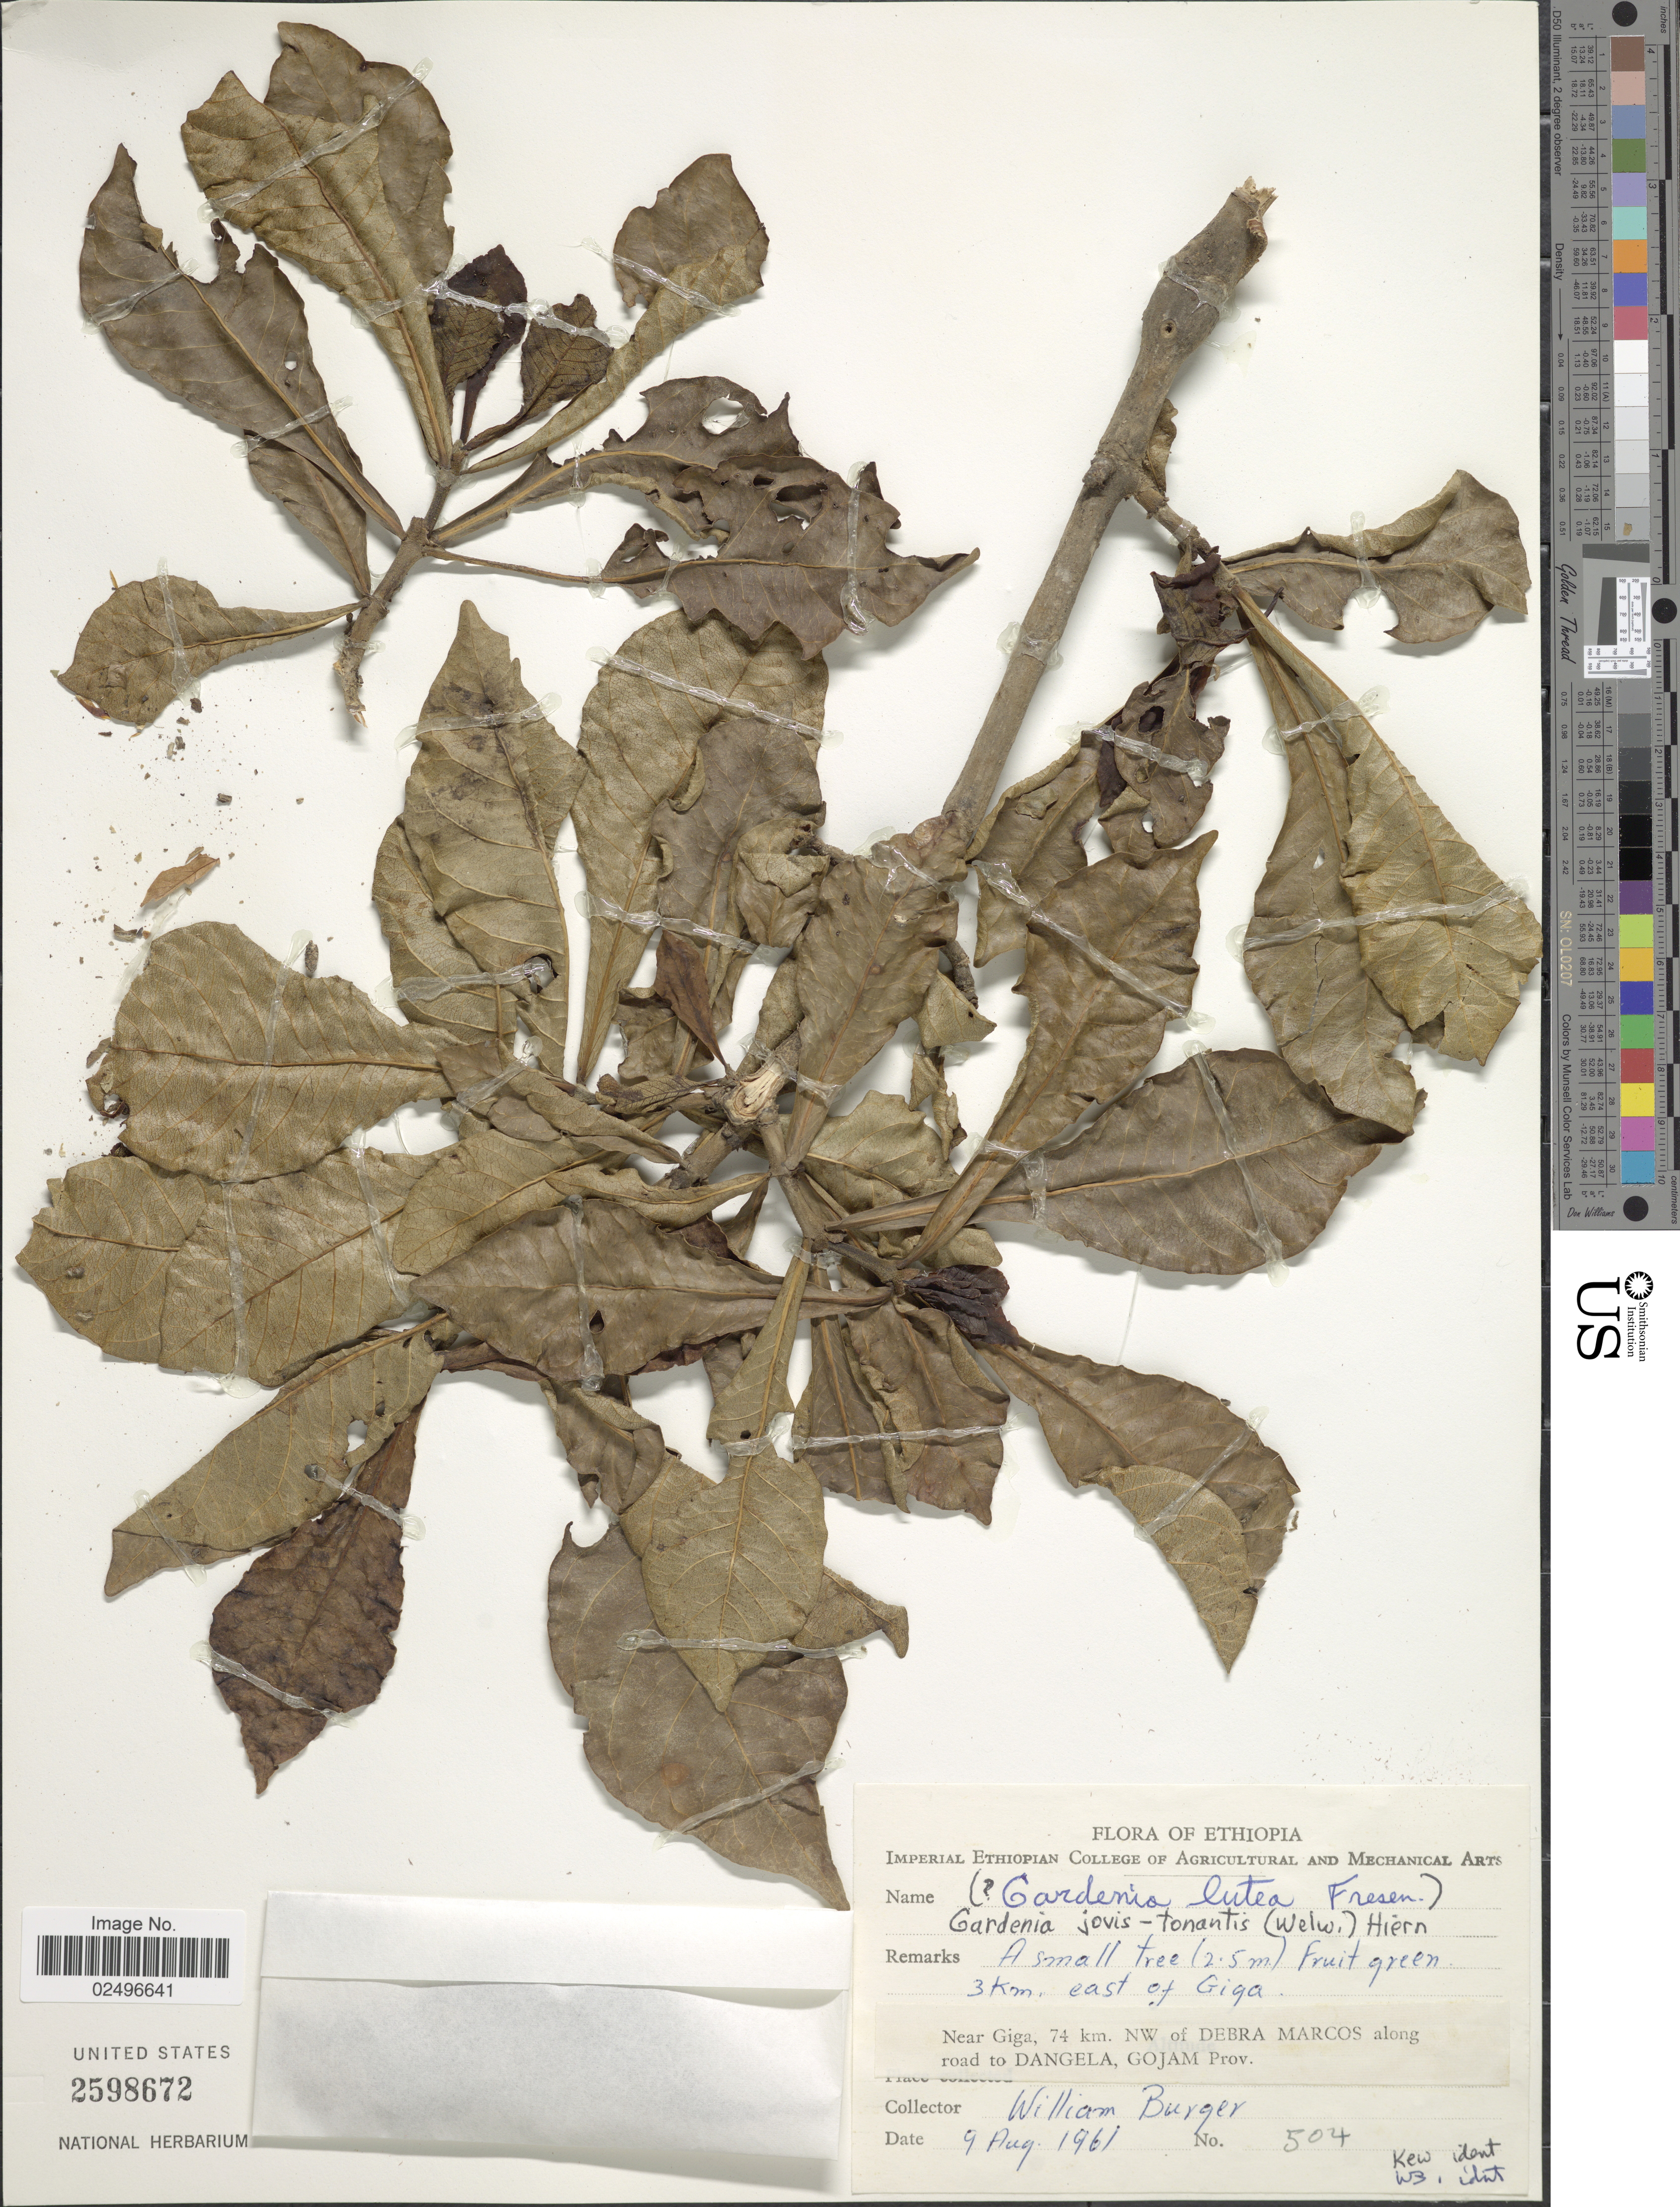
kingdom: Plantae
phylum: Tracheophyta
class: Magnoliopsida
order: Gentianales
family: Rubiaceae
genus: Gardenia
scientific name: Gardenia lutea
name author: Fresen.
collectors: W. Burger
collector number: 504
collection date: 1961-08-09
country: Ethiopia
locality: Near Giga. 74 km. NW of Debra Marcos long road to Dangela, Gojam Prov. 3 km east of Giga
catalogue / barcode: US 2598672